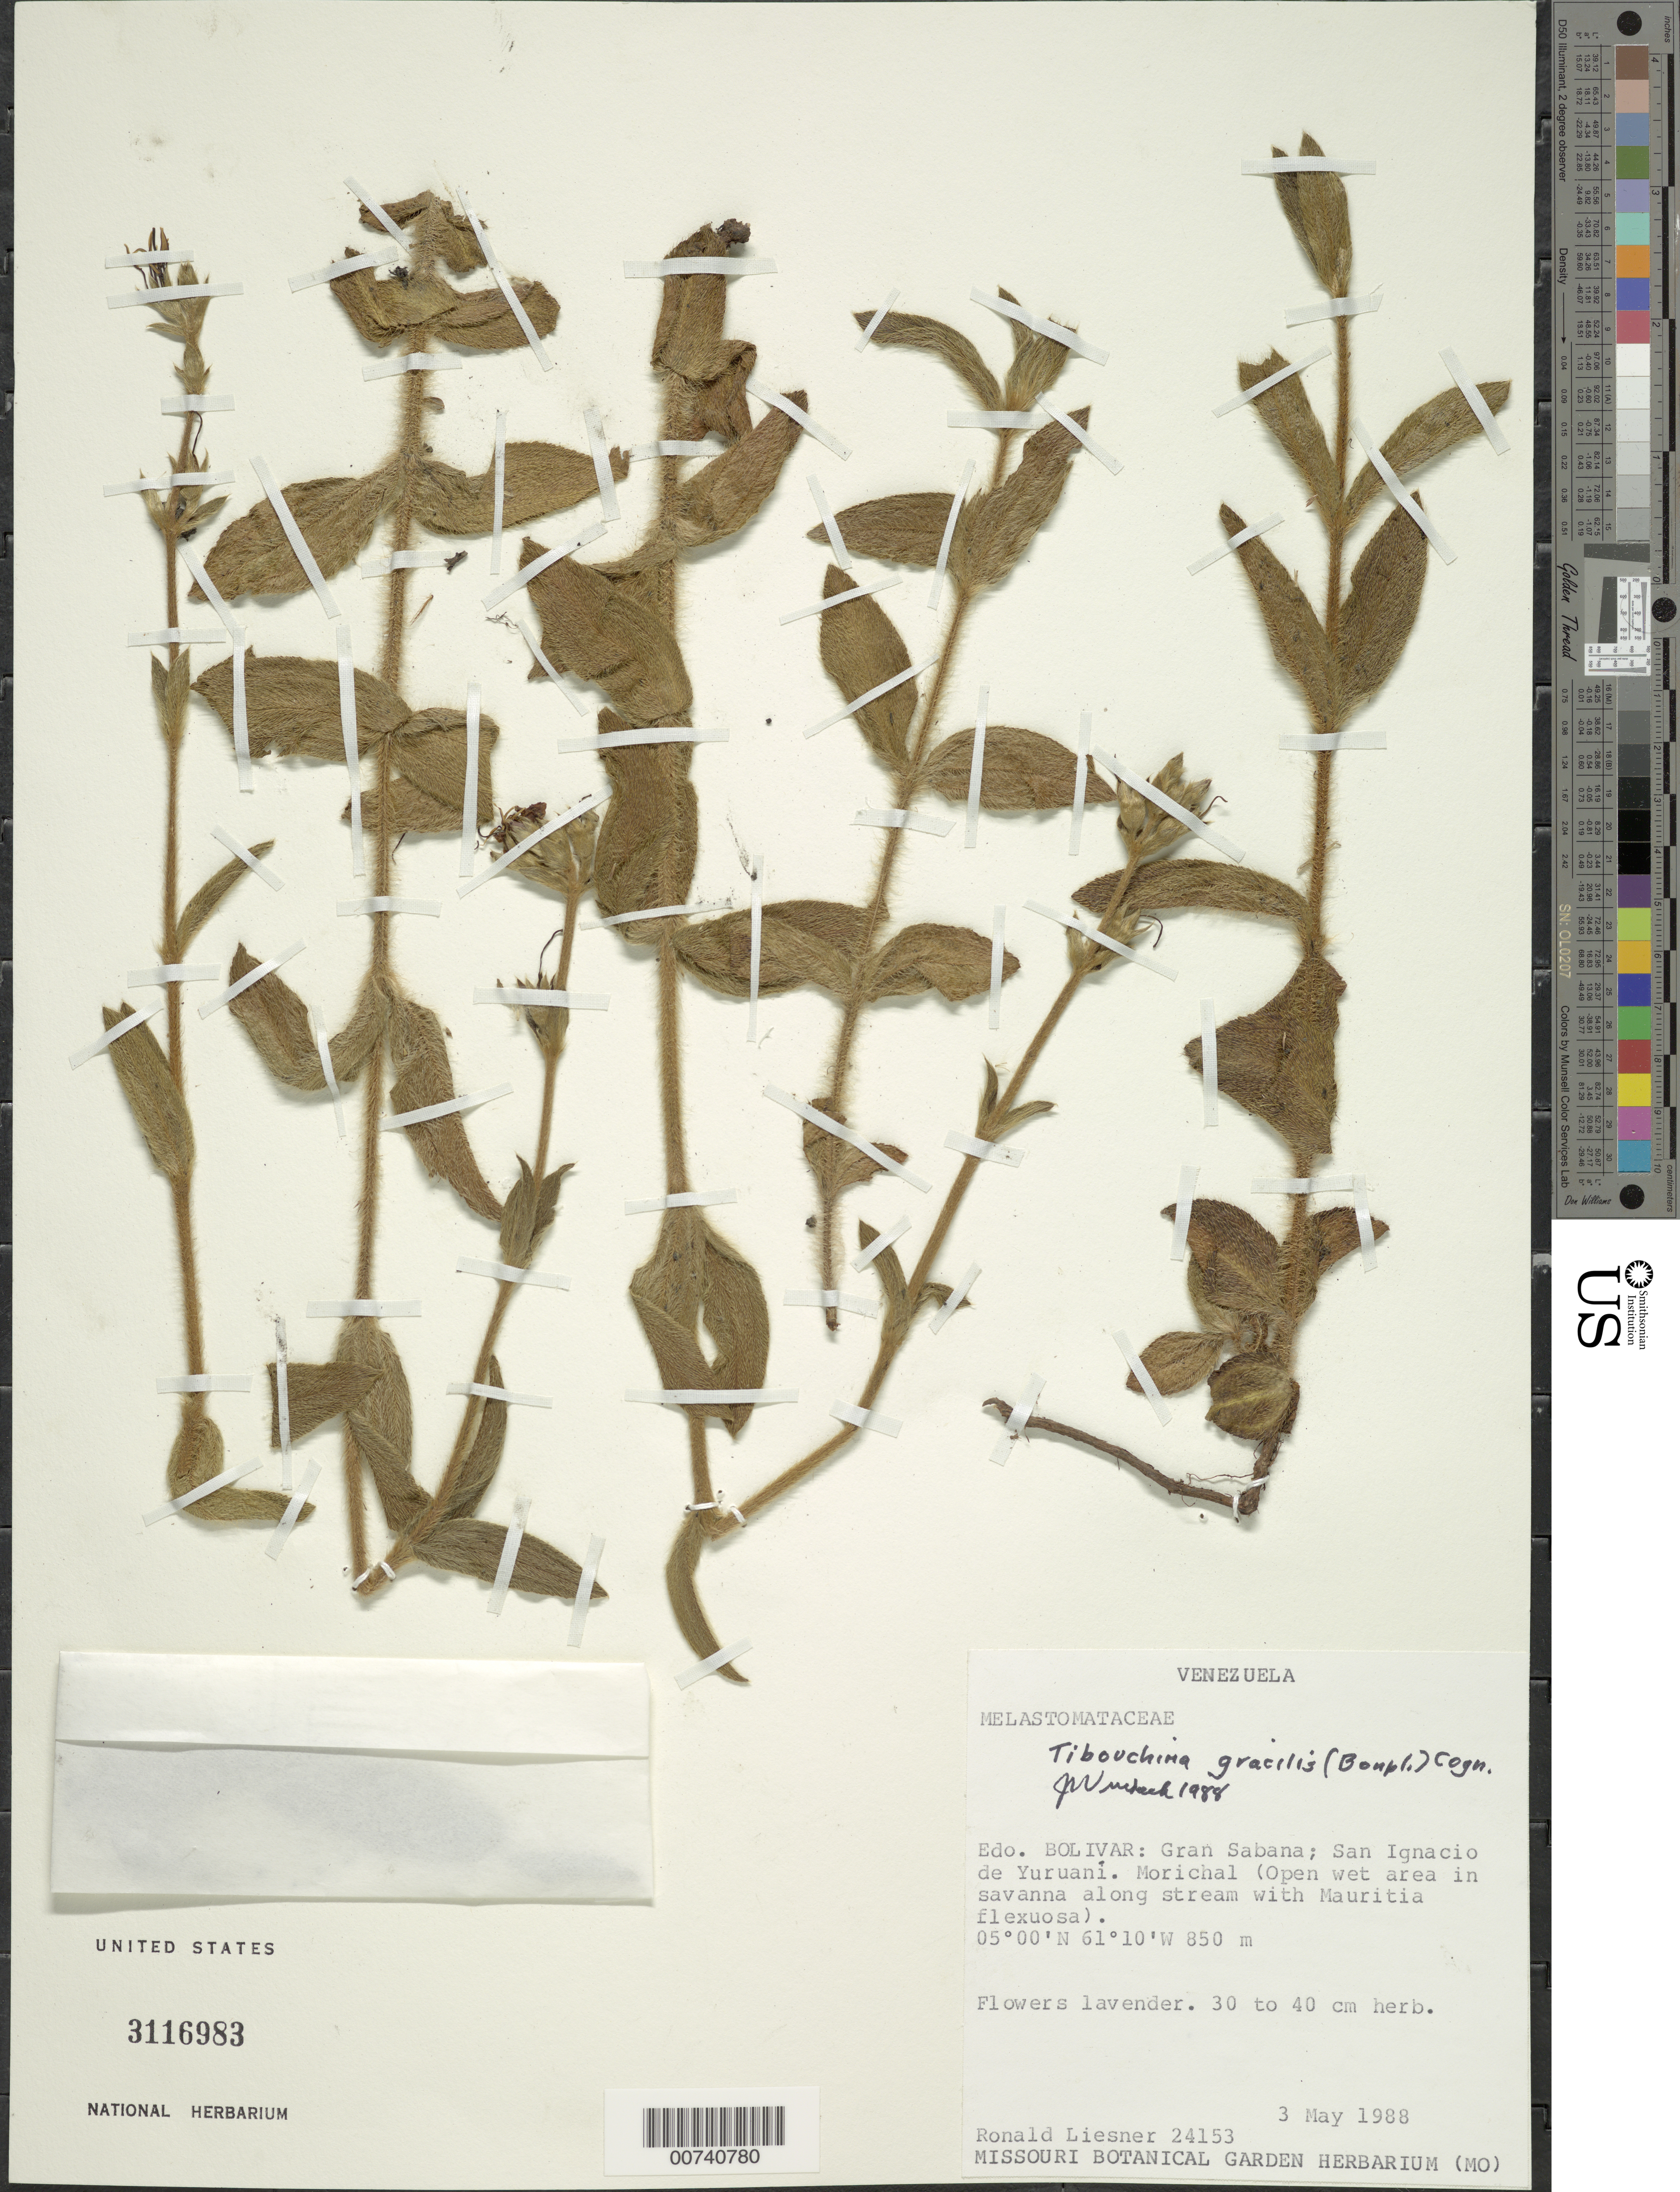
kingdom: Plantae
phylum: Tracheophyta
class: Magnoliopsida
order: Myrtales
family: Melastomataceae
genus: Chaetogastra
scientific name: Chaetogastra gracilis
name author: (Bonpl.) DC.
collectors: R. L. Liesner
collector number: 24153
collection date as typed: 3-May-88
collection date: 1988-05-03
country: Venezuela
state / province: Bolívar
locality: Gran Sabana, San Ignacio de Yuruani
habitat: Open wet area, along stream in savanna with Mauritia flexuosa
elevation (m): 850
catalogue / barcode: US 3116983